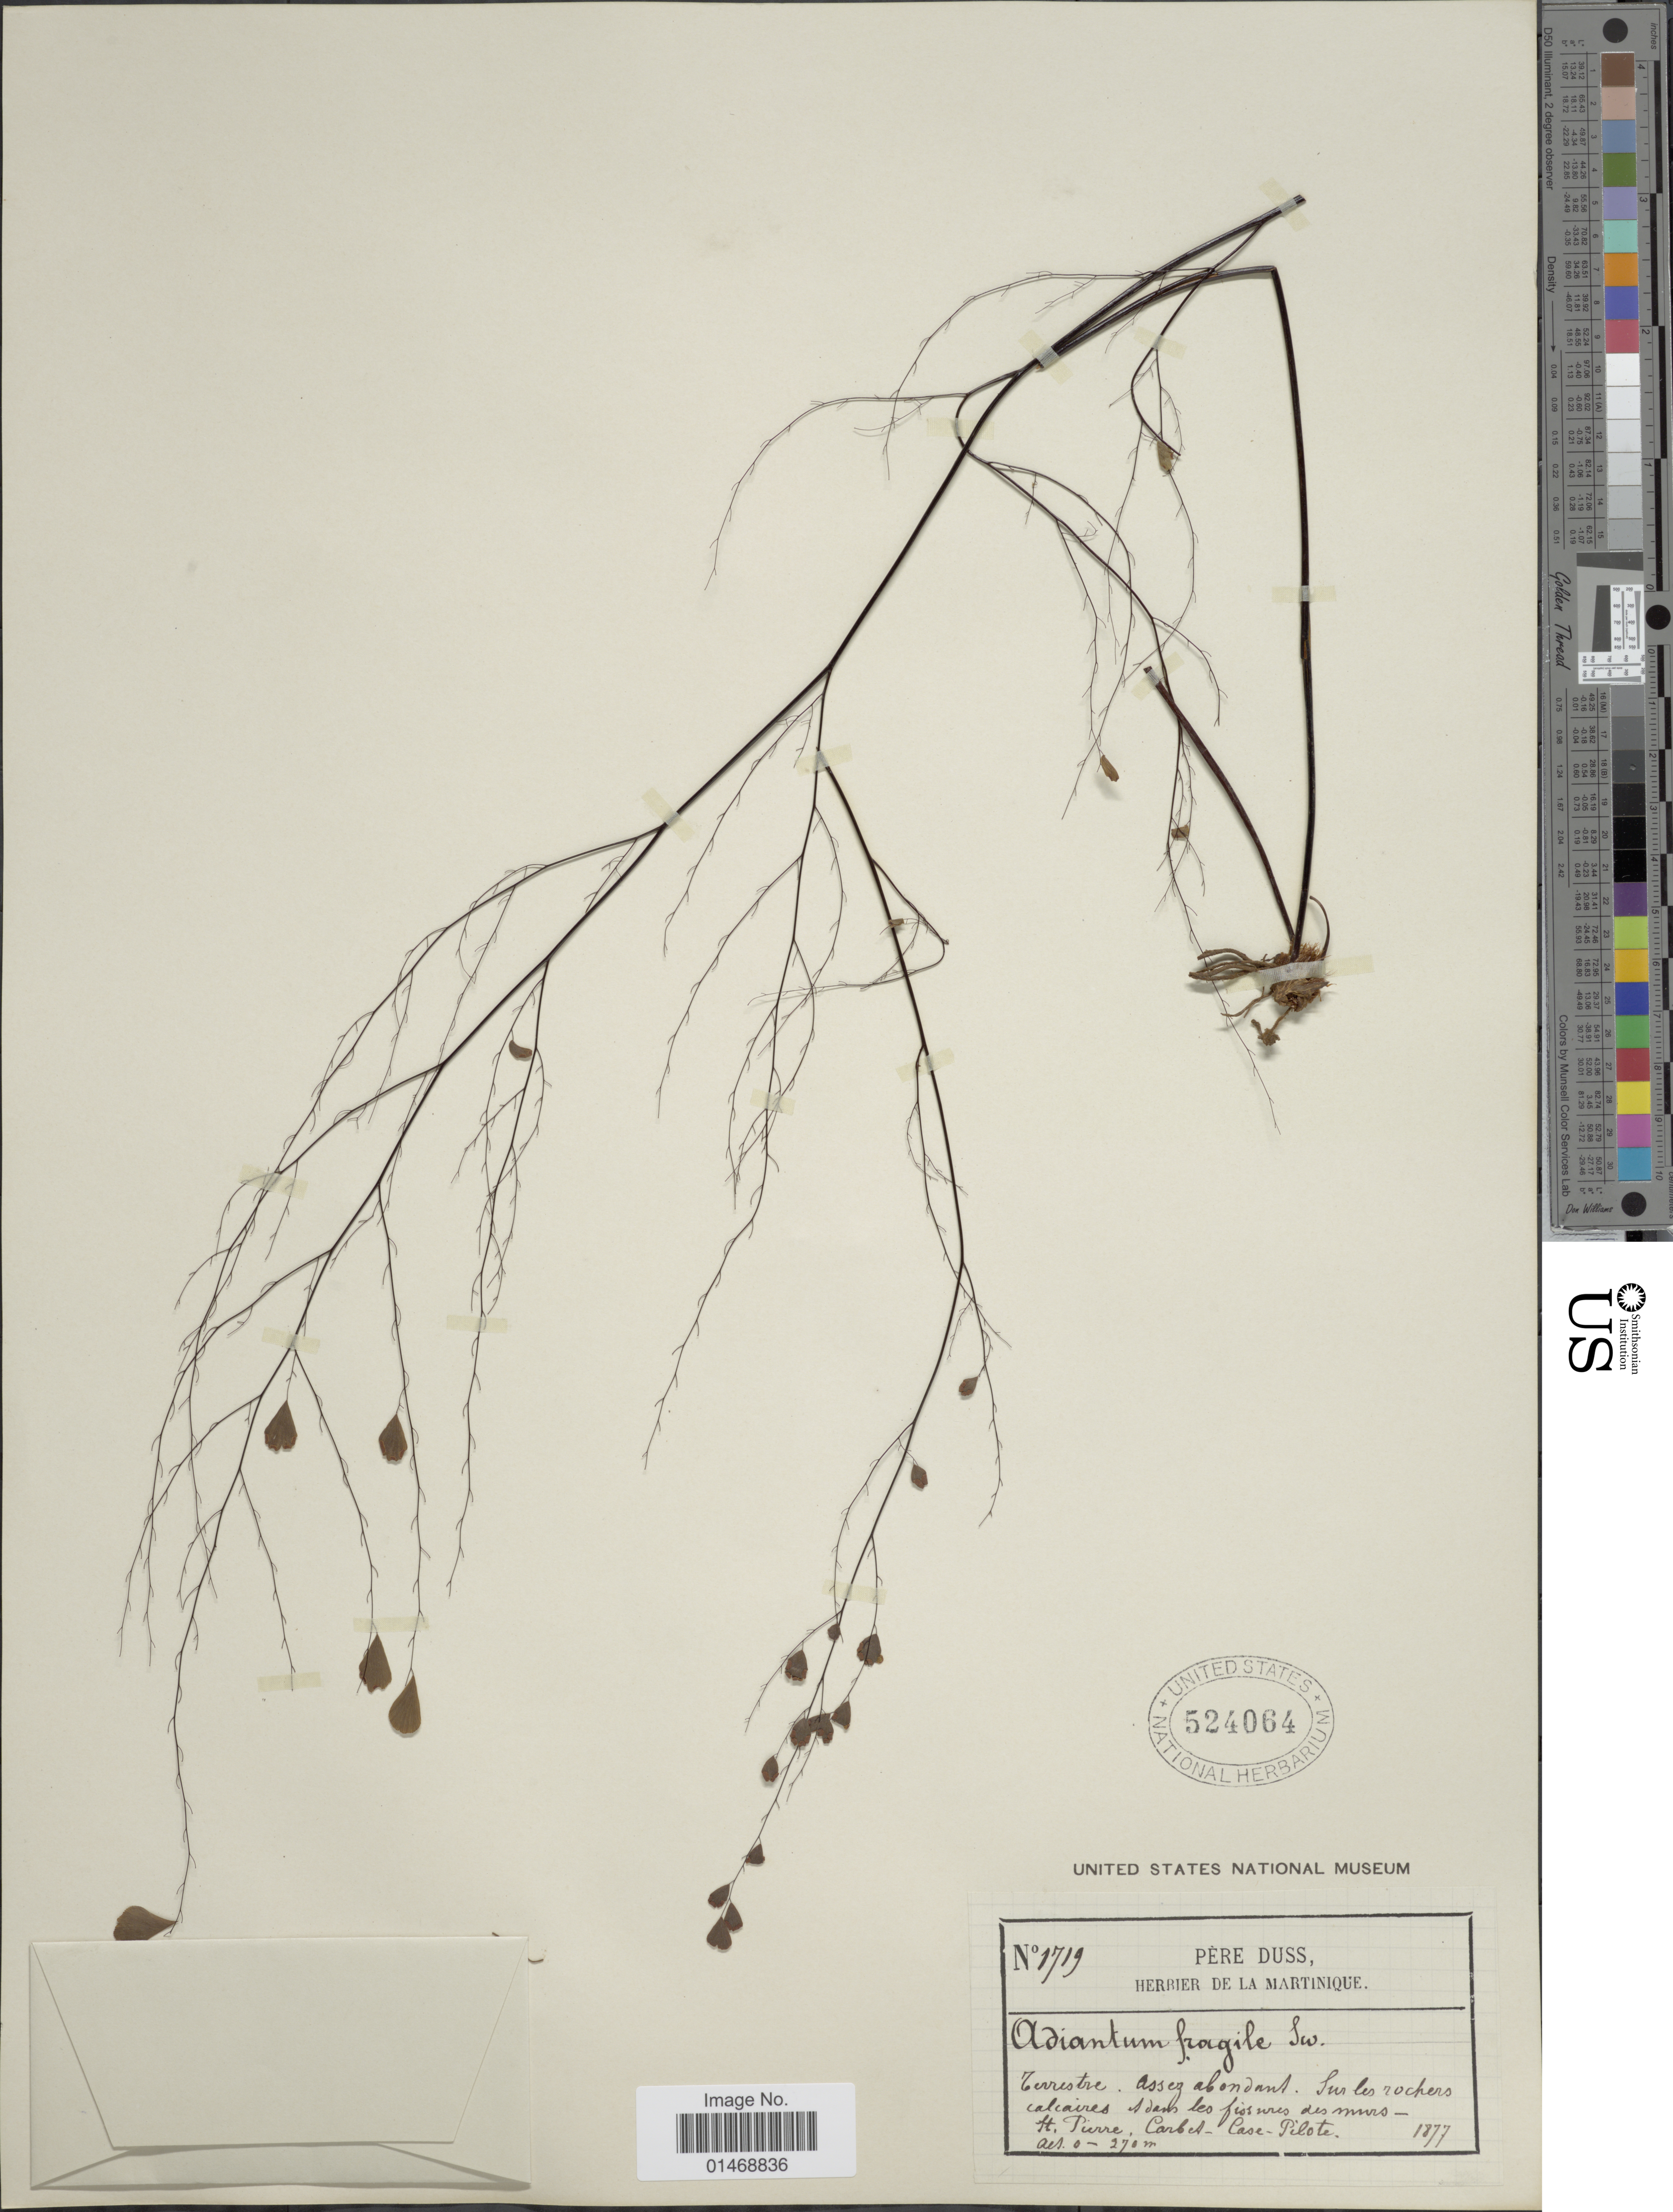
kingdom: Plantae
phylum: Tracheophyta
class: Polypodiopsida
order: Polypodiales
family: Pteridaceae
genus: Adiantum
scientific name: Adiantum fragile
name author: Sw.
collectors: Père Duss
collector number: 1719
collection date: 1877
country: Martinique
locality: St. Pierre, Carbet-Case Pilote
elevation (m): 0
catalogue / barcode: US 524064